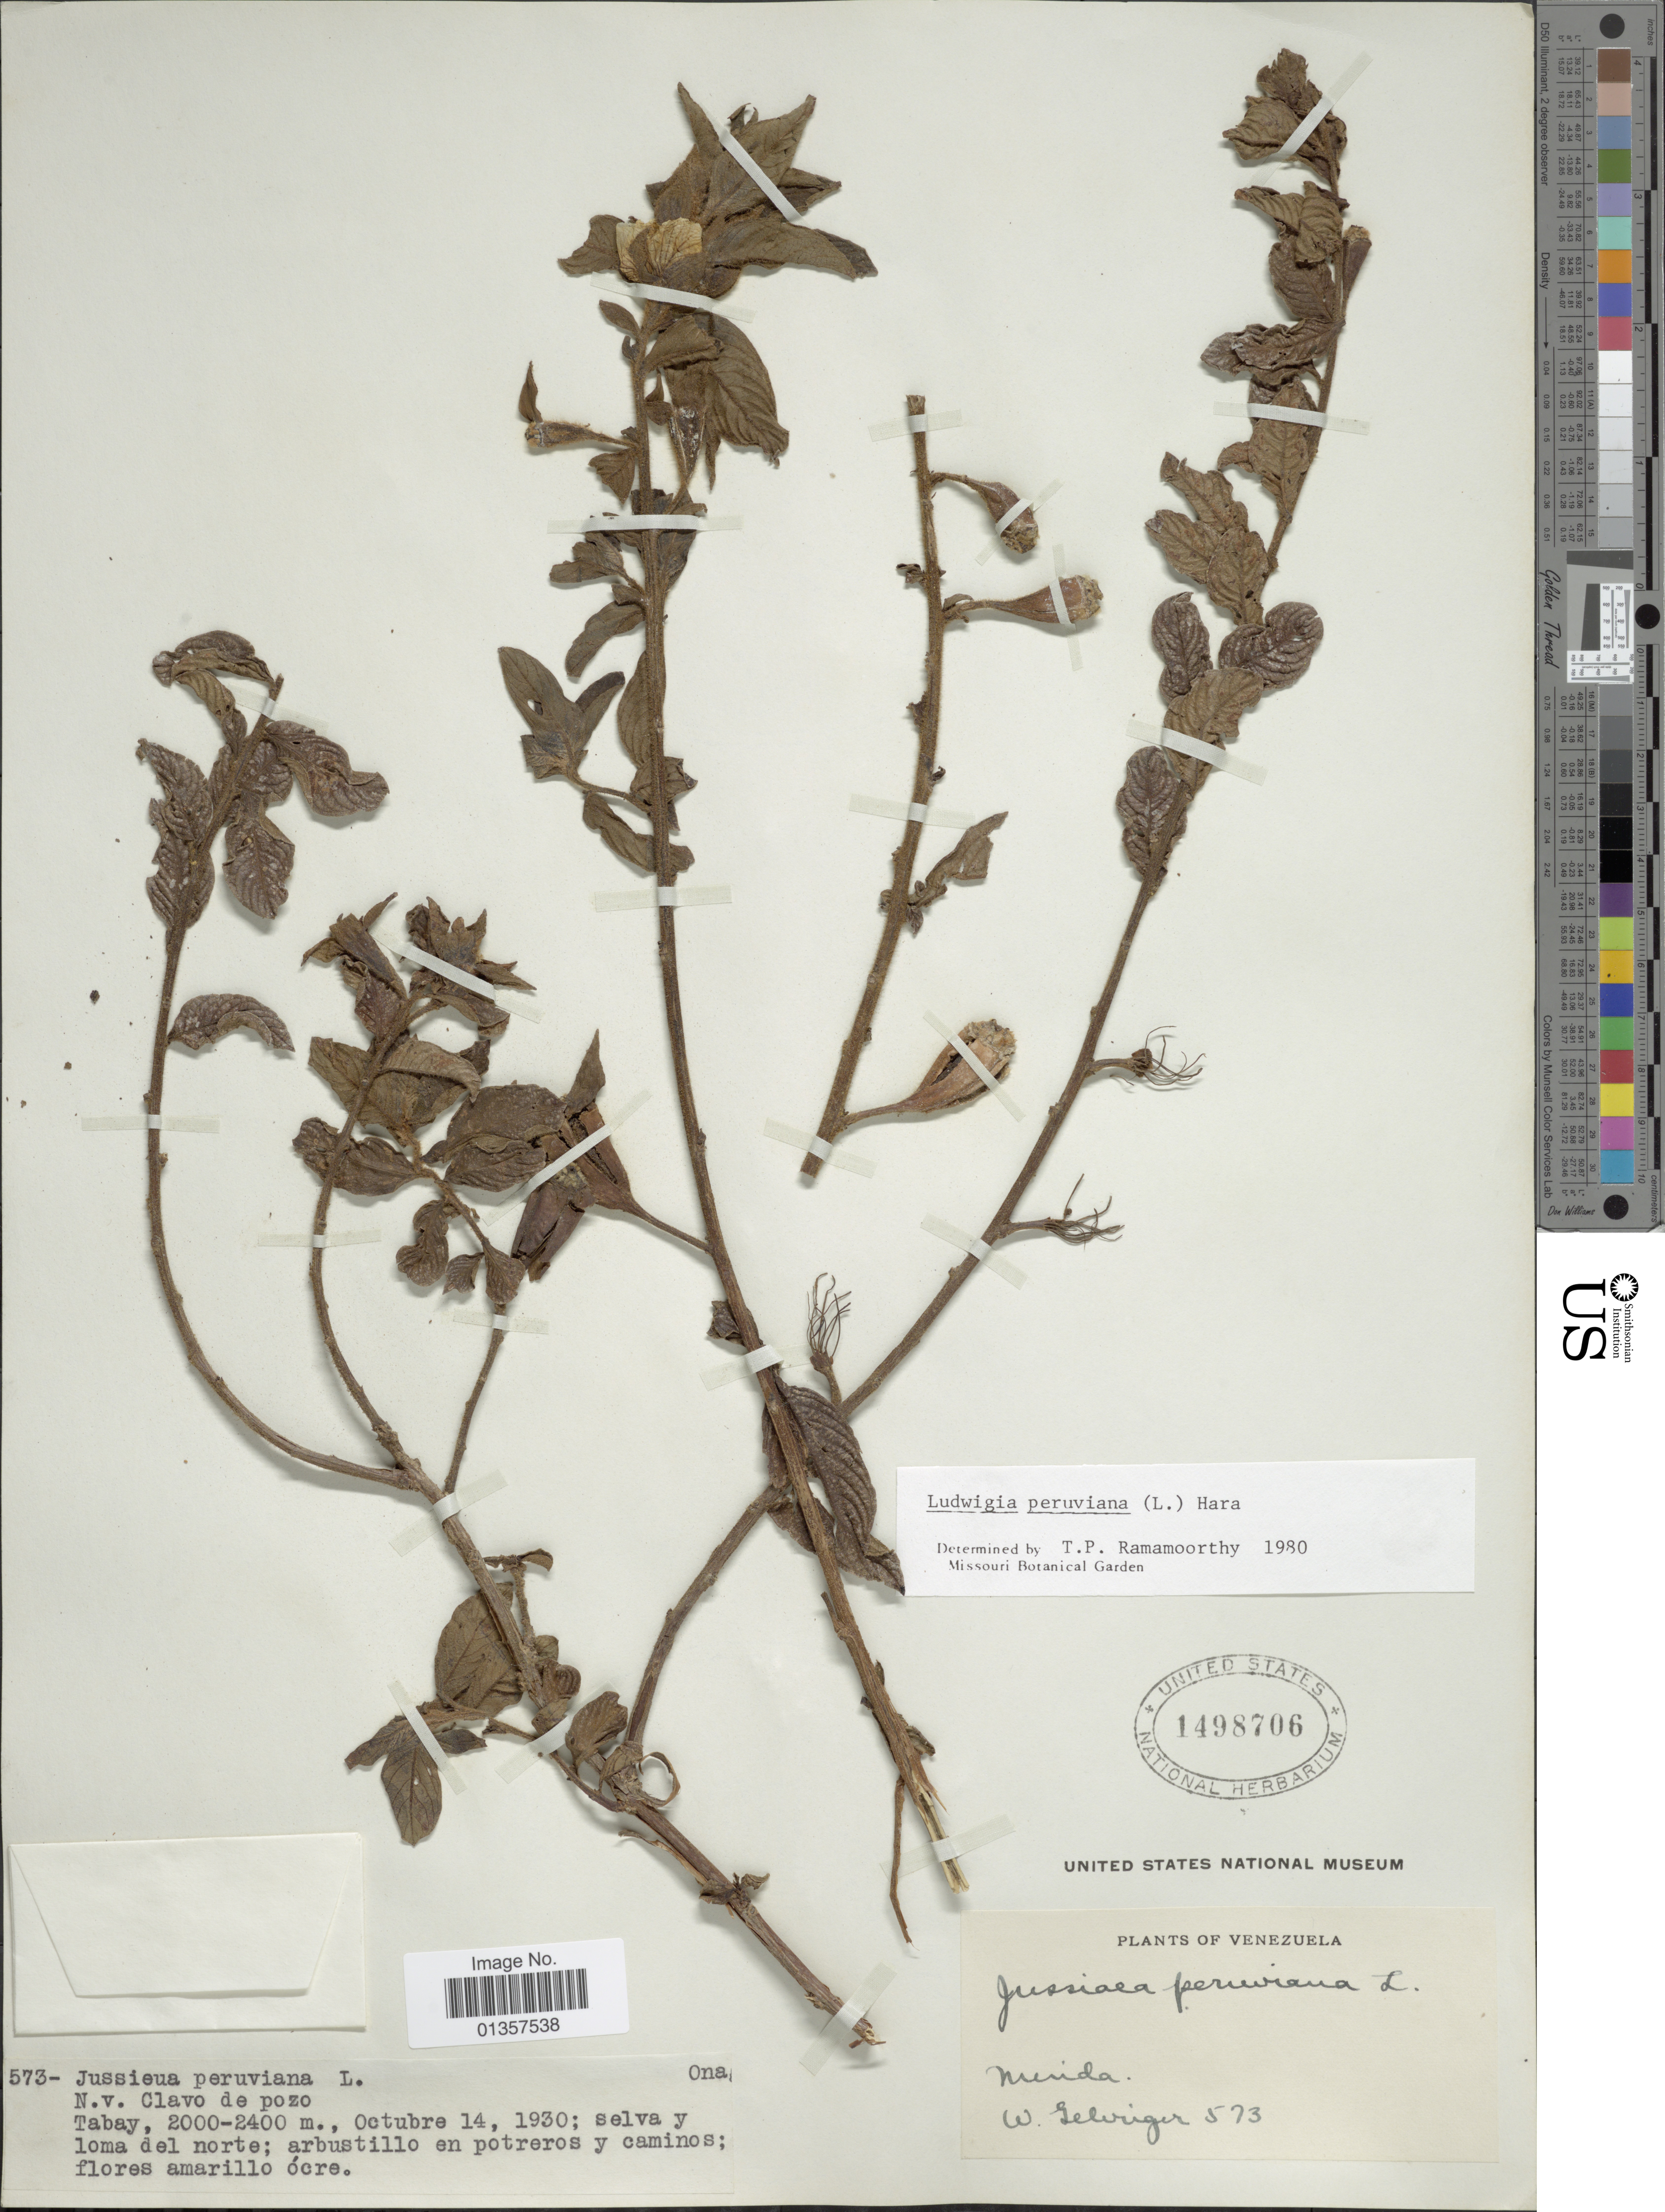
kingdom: Plantae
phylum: Tracheophyta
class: Magnoliopsida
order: Myrtales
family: Onagraceae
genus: Ludwigia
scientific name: Ludwigia peruviana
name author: (L.) H. Hara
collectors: W. Selviger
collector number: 573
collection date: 1930-10-14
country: Venezuela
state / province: Mérida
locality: N.v. Clavo de pozo, Tabay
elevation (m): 2000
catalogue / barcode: US 1498706